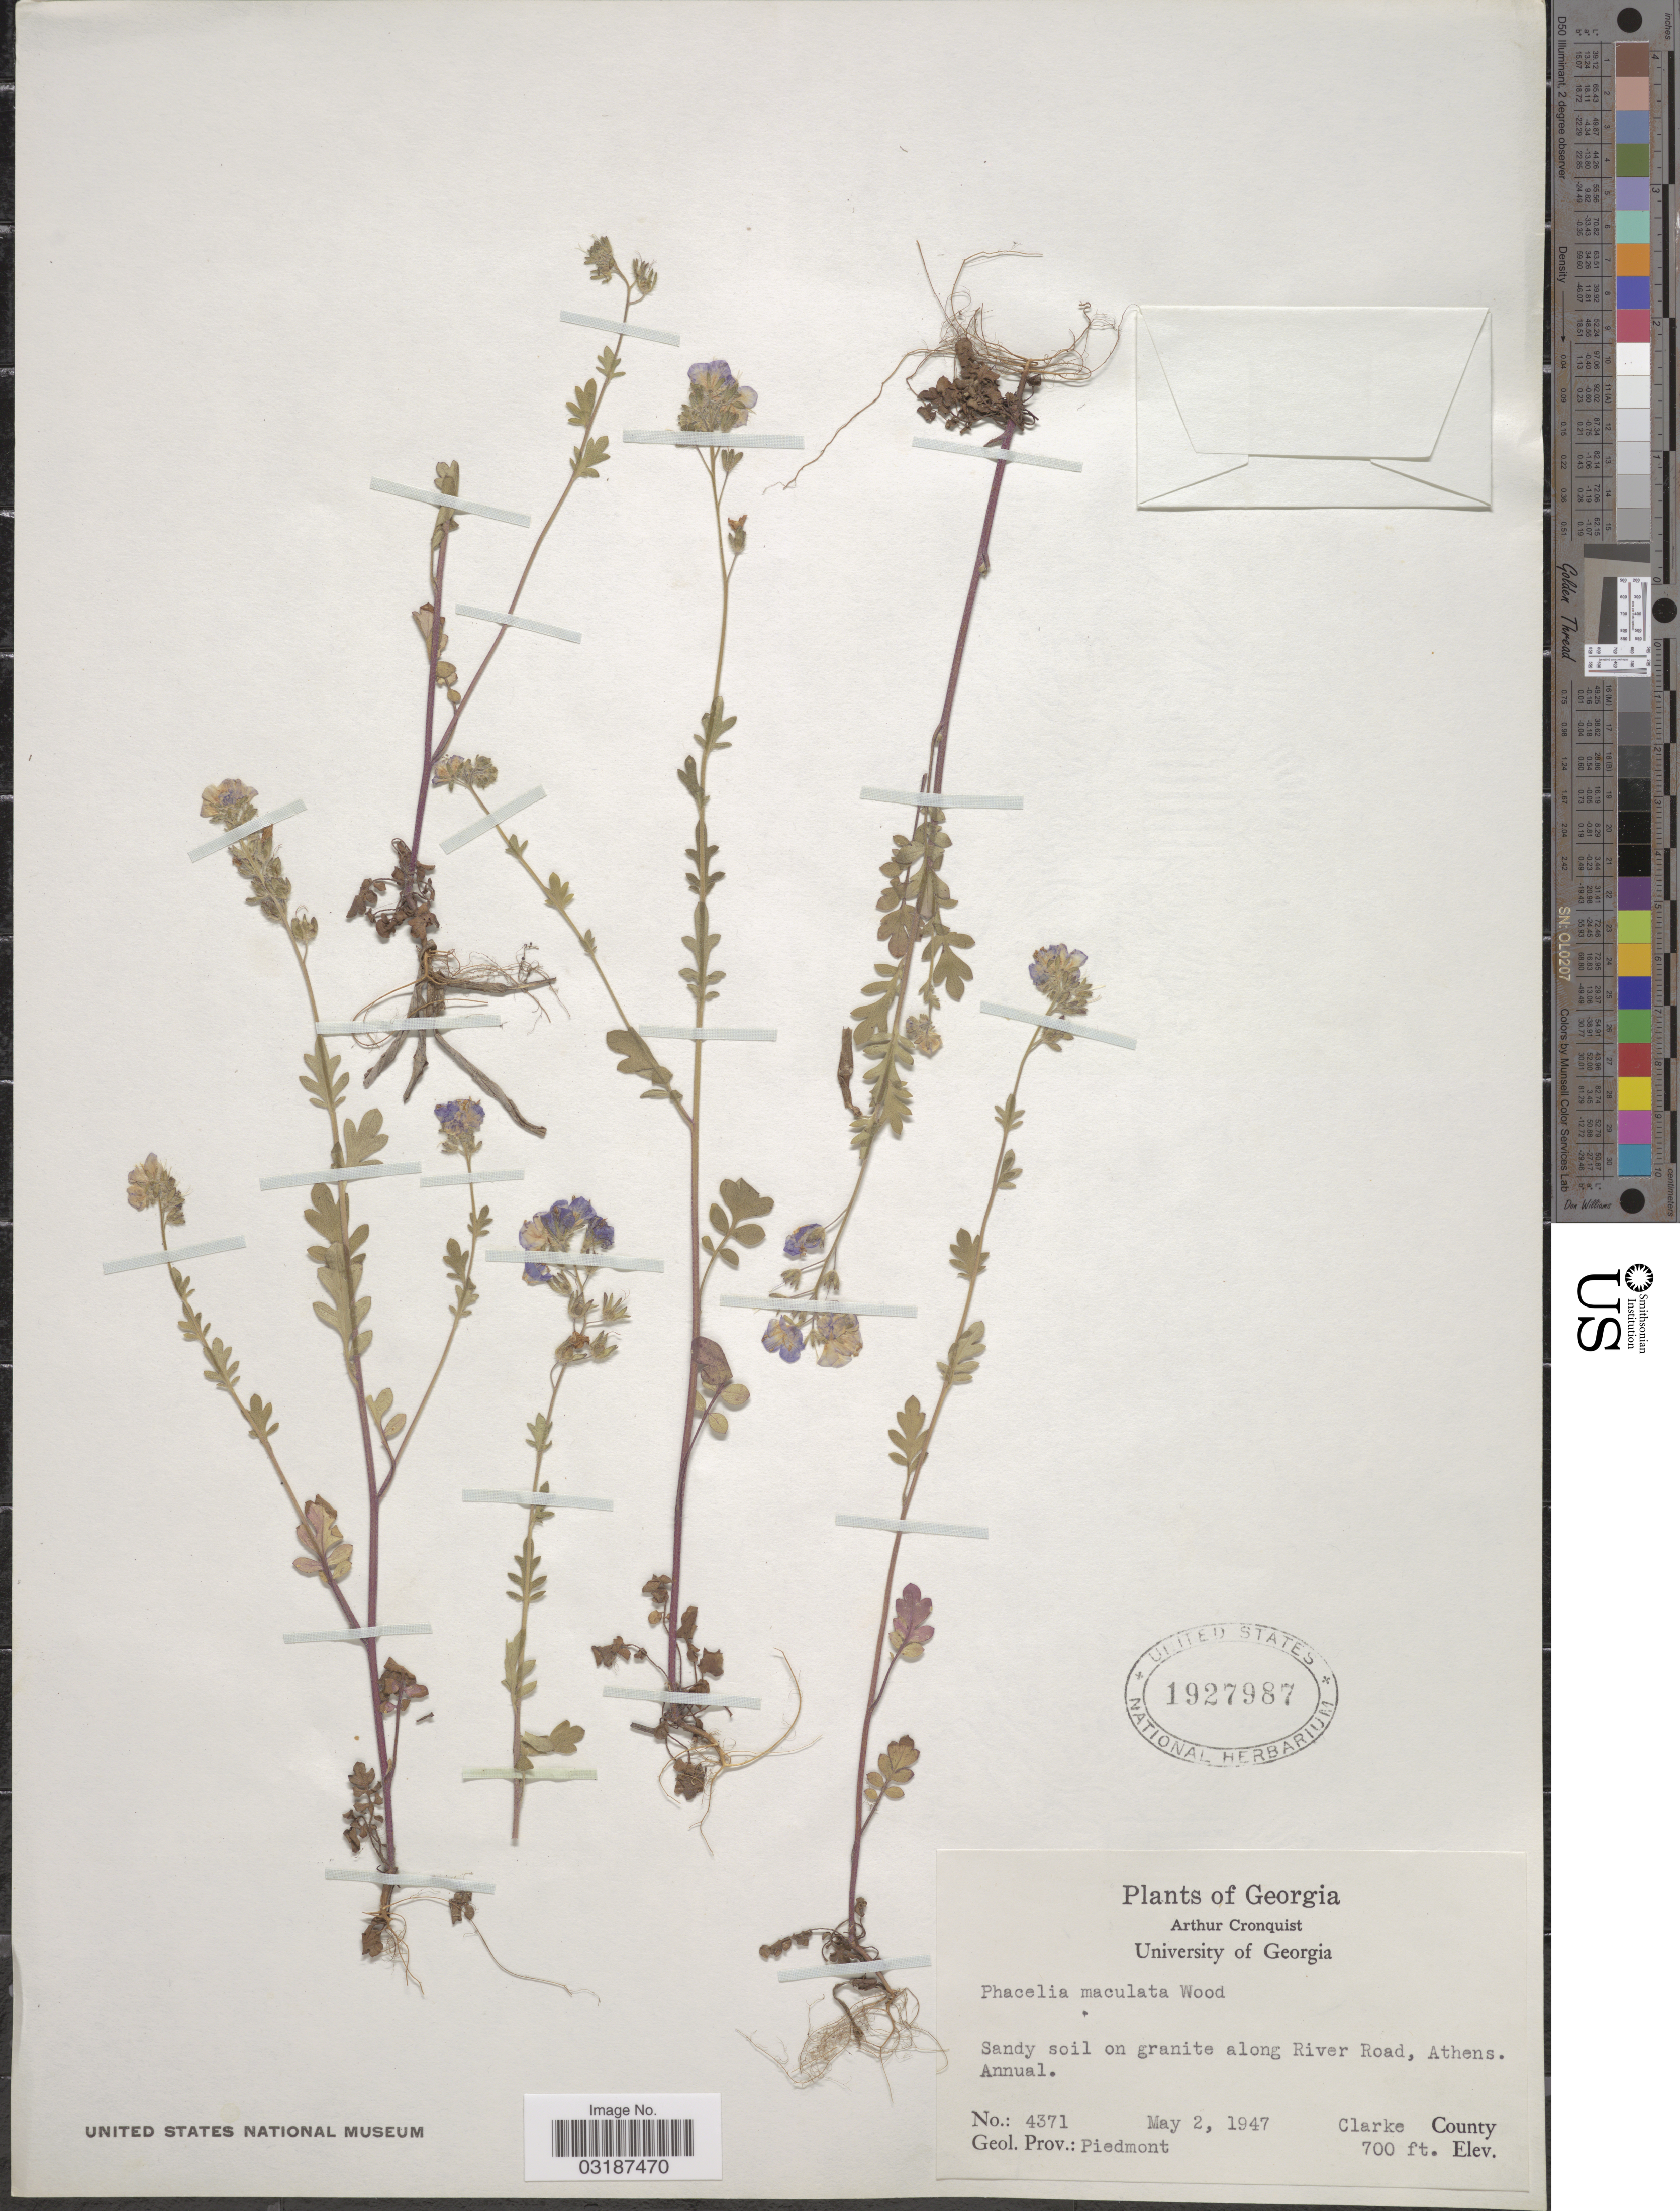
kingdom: Plantae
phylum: Tracheophyta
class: Magnoliopsida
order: Boraginales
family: Hydrophyllaceae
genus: Phacelia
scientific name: Phacelia maculata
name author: Alph. Wood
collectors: A. J. Cronquist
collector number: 4371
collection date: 1947-05-02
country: United States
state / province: Georgia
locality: Sandy soil on granite along River Road, Athens. Annual. Geol. Prov.: Piedmont. Clarke County.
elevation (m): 213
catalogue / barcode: US 1927987